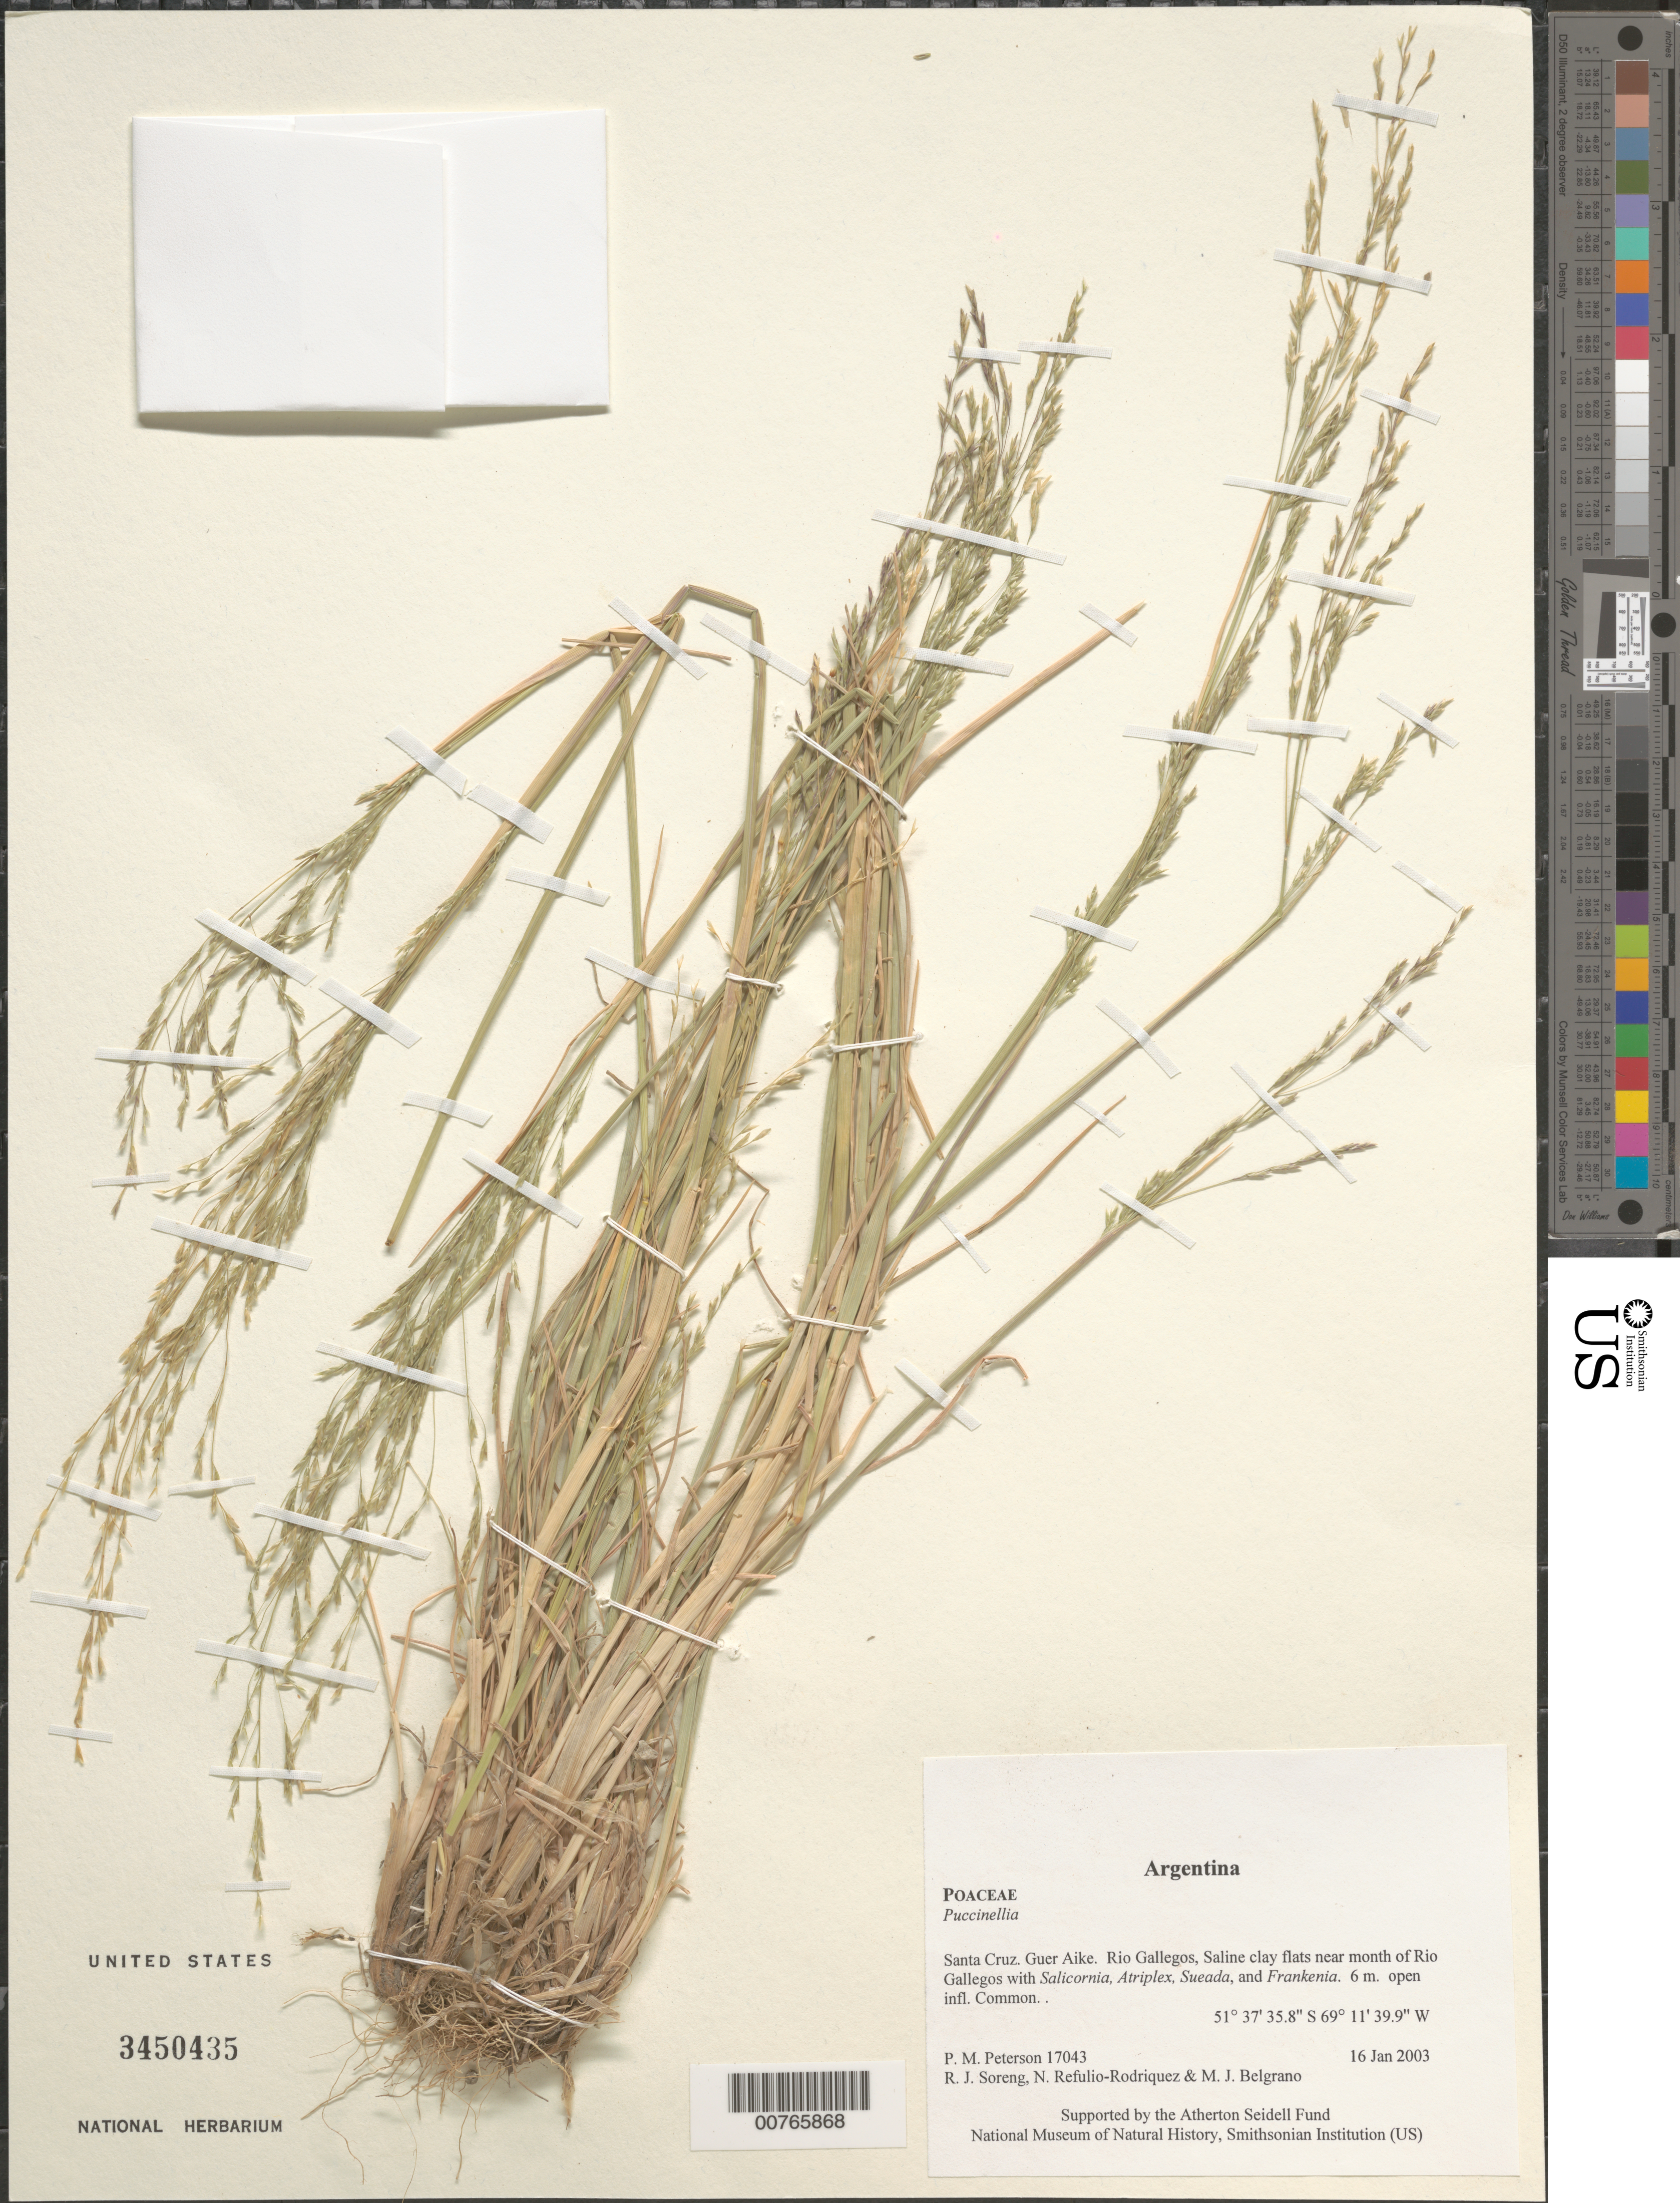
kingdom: Plantae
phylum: Tracheophyta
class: Liliopsida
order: Poales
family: Poaceae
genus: Puccinellia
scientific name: Puccinellia sp.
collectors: P. M. Peterson, R. J. Soreng, N. Refulio-Rodríguez & M. Belgrano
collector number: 17043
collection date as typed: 16 Jan 2003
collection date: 2003-01-16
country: Argentina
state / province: Santa Cruz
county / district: Guer Aike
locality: Rio Gallegos, Saline clay flats near mouth of Rio Gallegos with Salicornia, Atriplex, Sueada, and Frankenia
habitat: open infl. Common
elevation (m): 6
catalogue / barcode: US 3450435